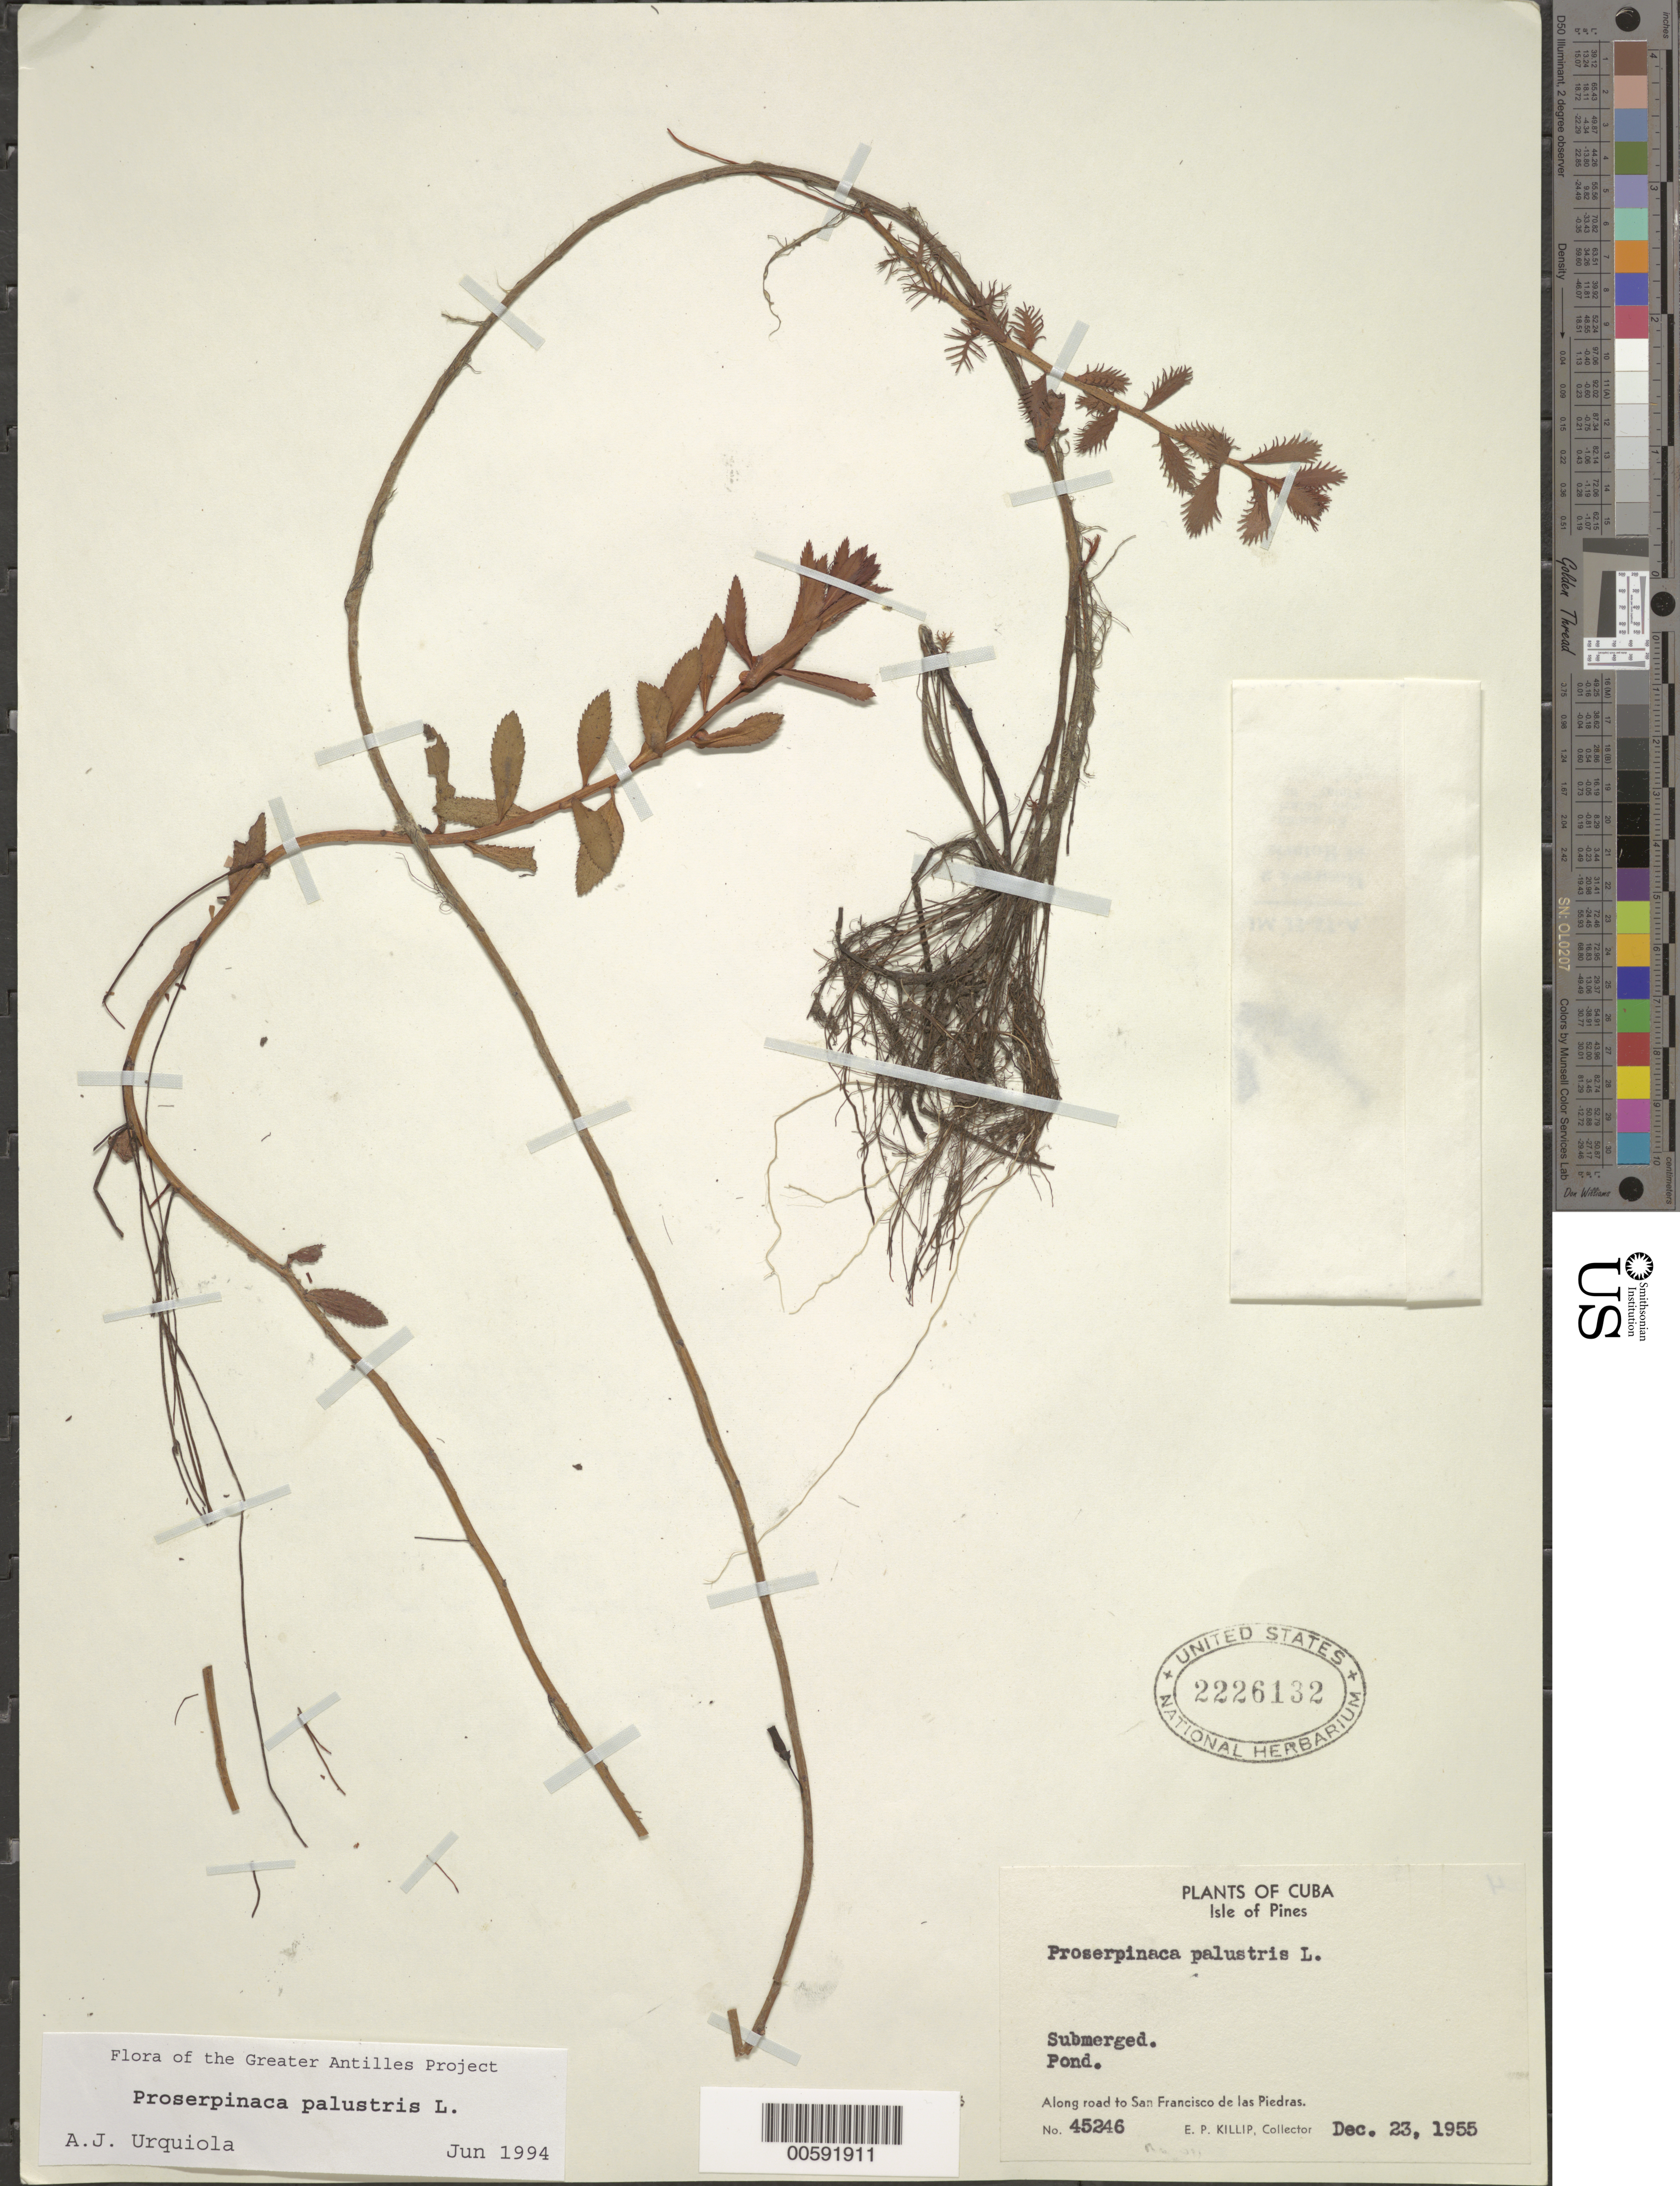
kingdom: Plantae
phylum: Tracheophyta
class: Magnoliopsida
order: Saxifragales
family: Haloragaceae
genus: Proserpinaca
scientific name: Proserpinaca palustris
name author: L.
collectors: E. P. Killip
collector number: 45246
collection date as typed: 23 Dec 1955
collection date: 1955-12-23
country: Cuba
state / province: Isla de La Juventud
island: Isla de La Juventud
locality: Road to San Francisco de las Piedras. (Province originally recorded as Isla de Pinos.)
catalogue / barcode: US 2226132